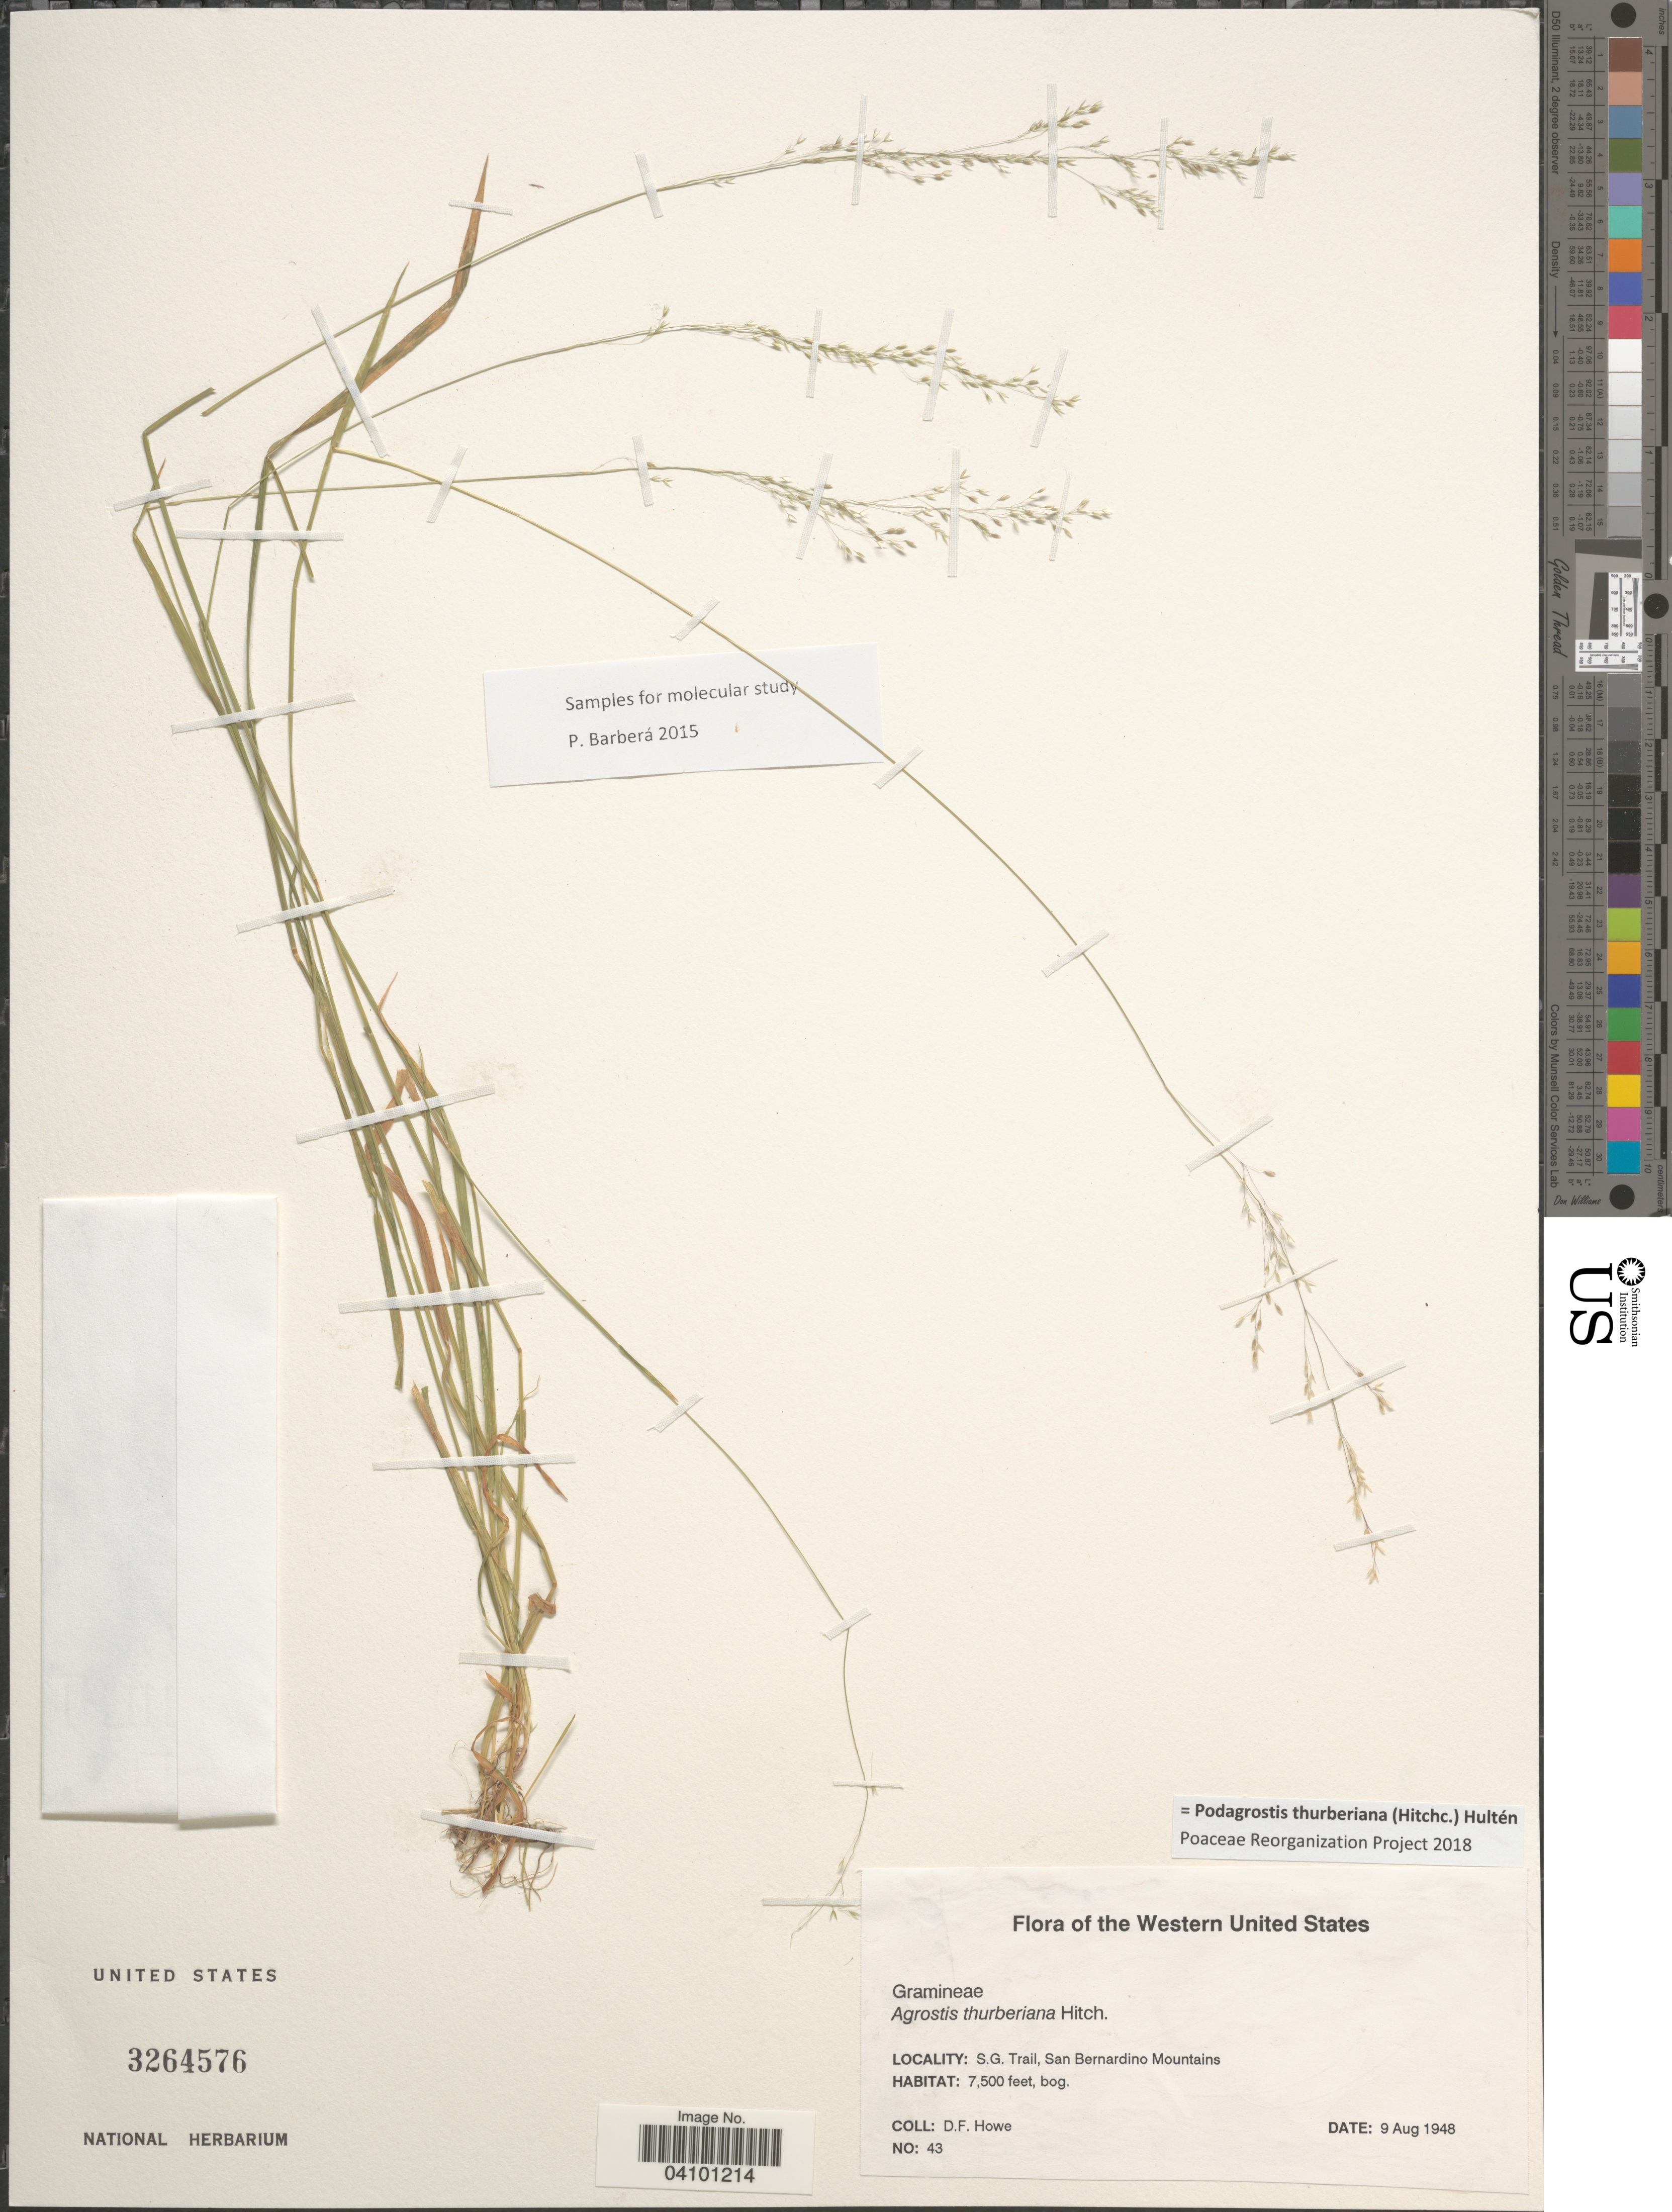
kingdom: Plantae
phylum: Tracheophyta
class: Liliopsida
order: Poales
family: Poaceae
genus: Podagrostis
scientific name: Podagrostis thurberiana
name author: Hitchc.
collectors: D. Howe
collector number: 43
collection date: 1948-08-09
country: United States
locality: Western United States. S.G. Trail, San Bernardino Mountains.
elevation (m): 2286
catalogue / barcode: US 3264576